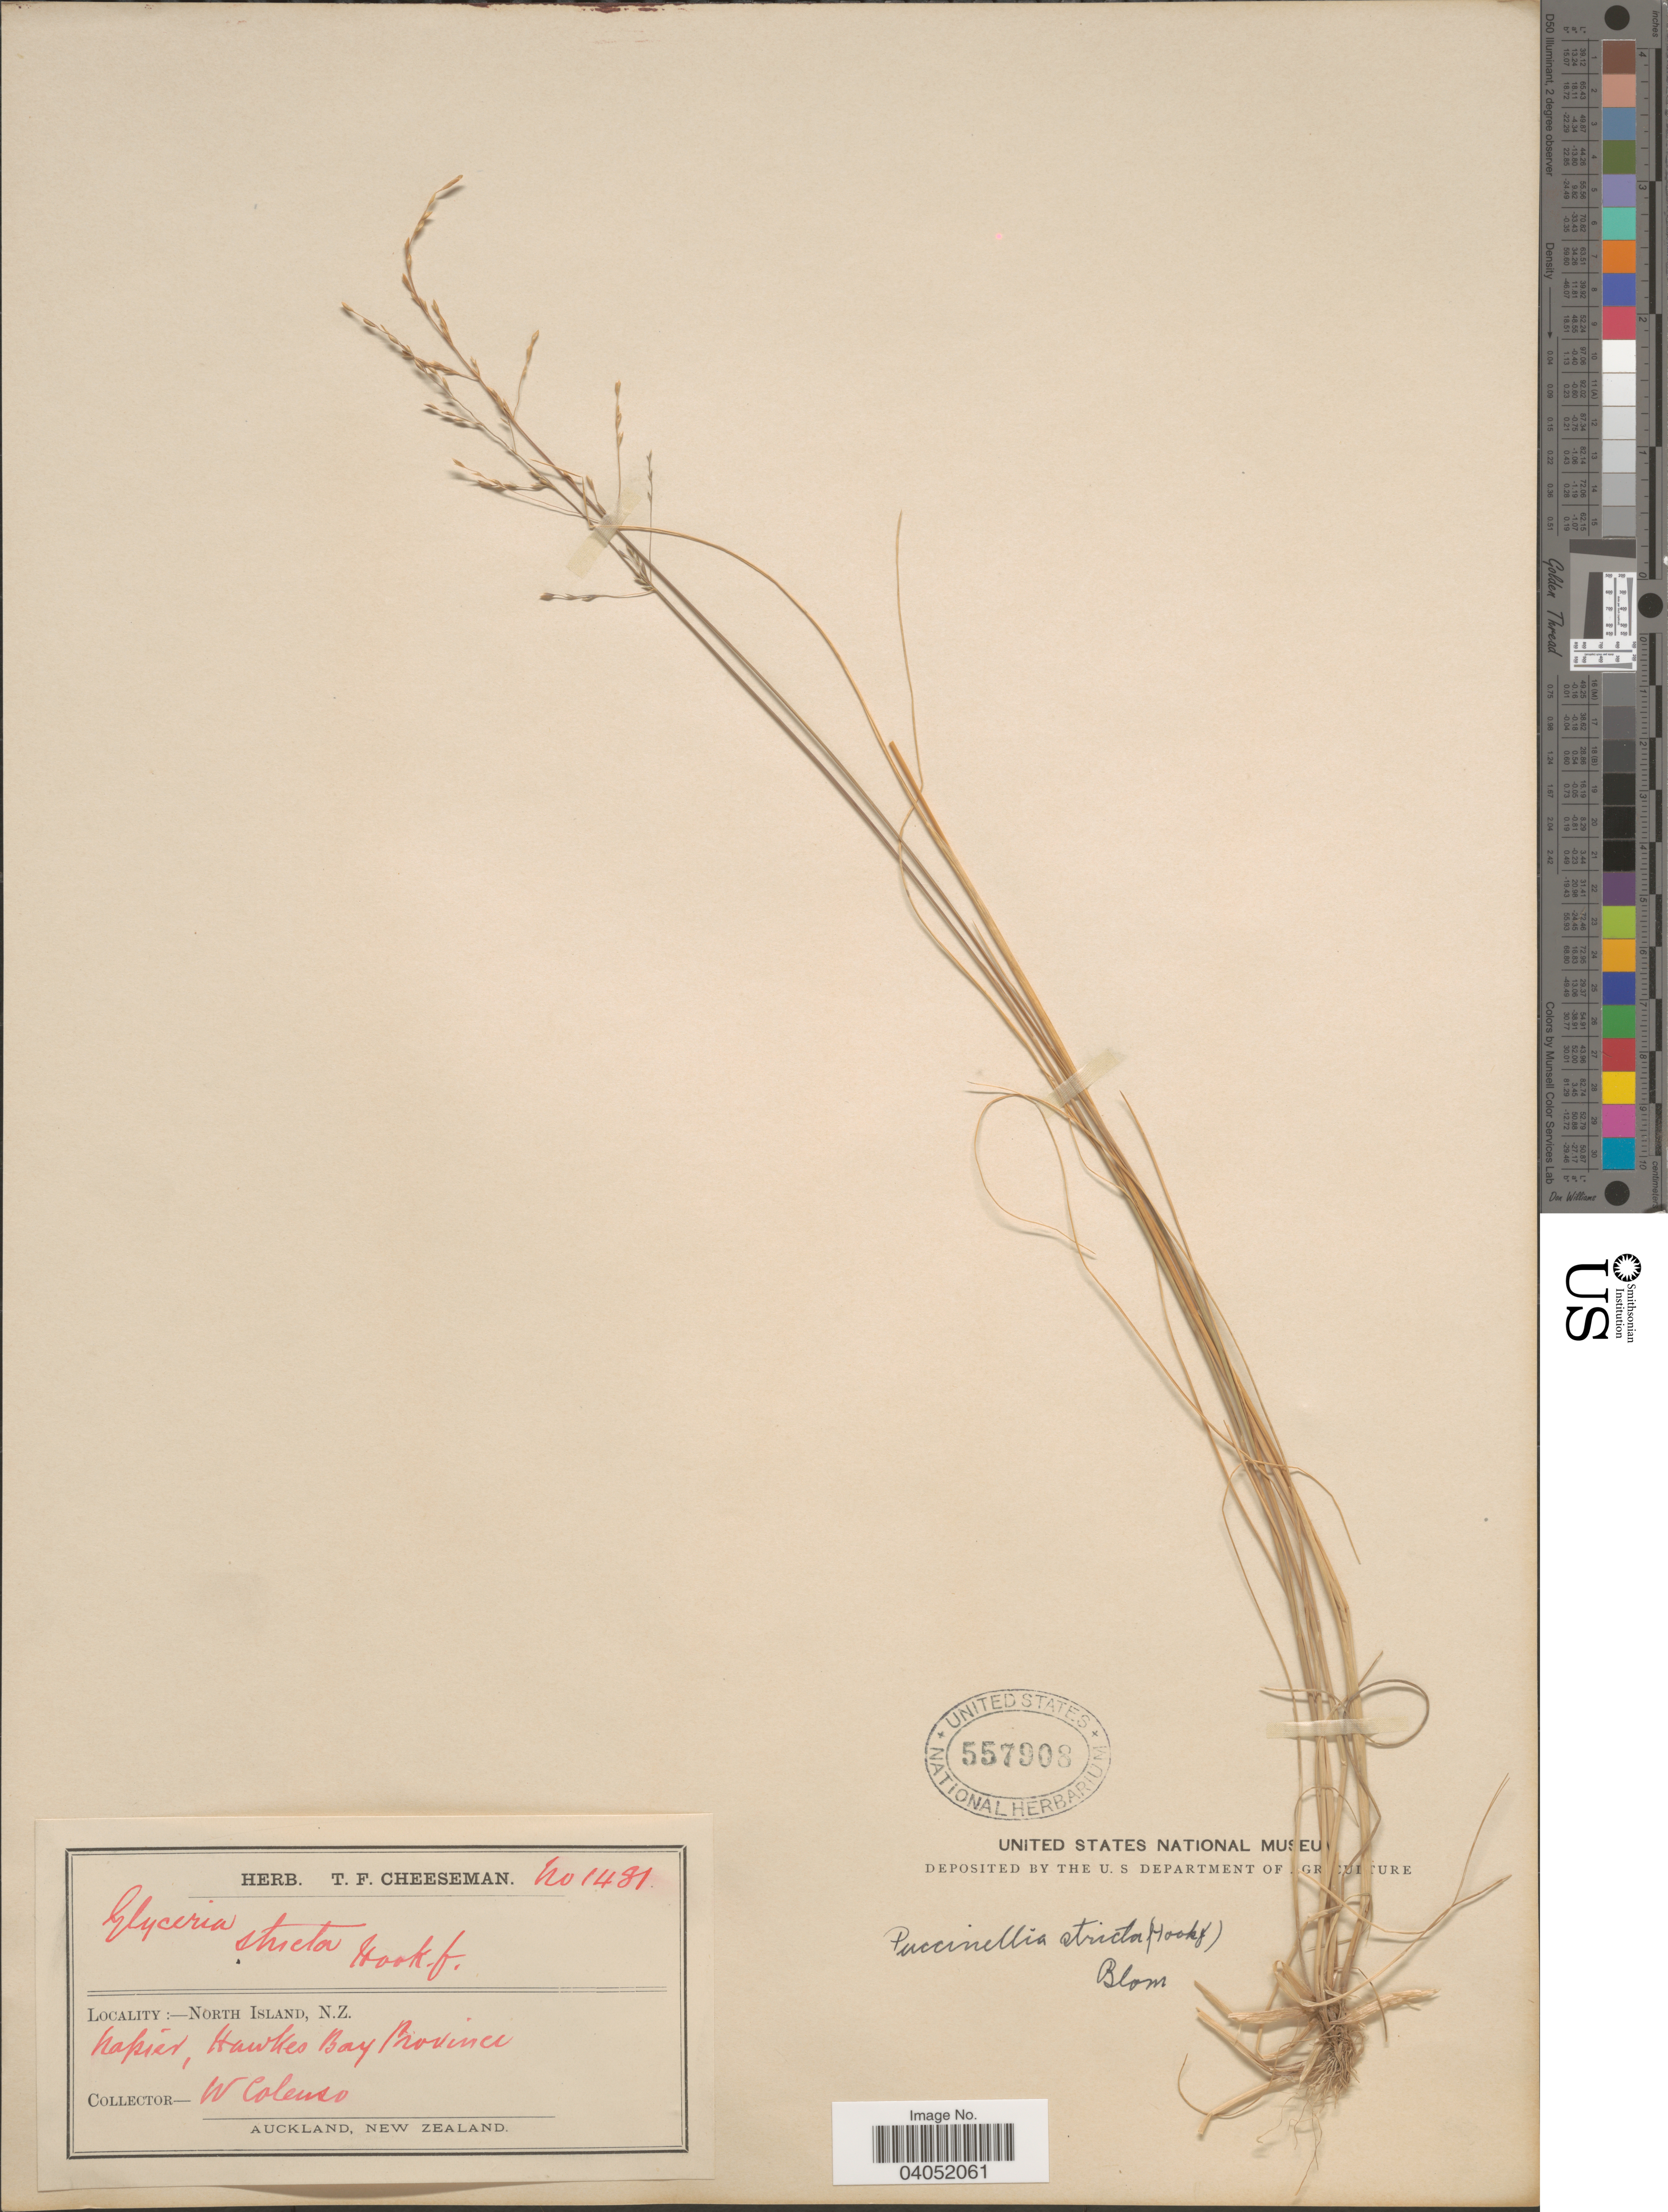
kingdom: Plantae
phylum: Tracheophyta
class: Liliopsida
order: Poales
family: Poaceae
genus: Puccinellia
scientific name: Puccinellia stricta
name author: Keng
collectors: W. Colenso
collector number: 1481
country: New Zealand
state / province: Hawke's Bay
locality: North Island. Napier.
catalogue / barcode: US 557908